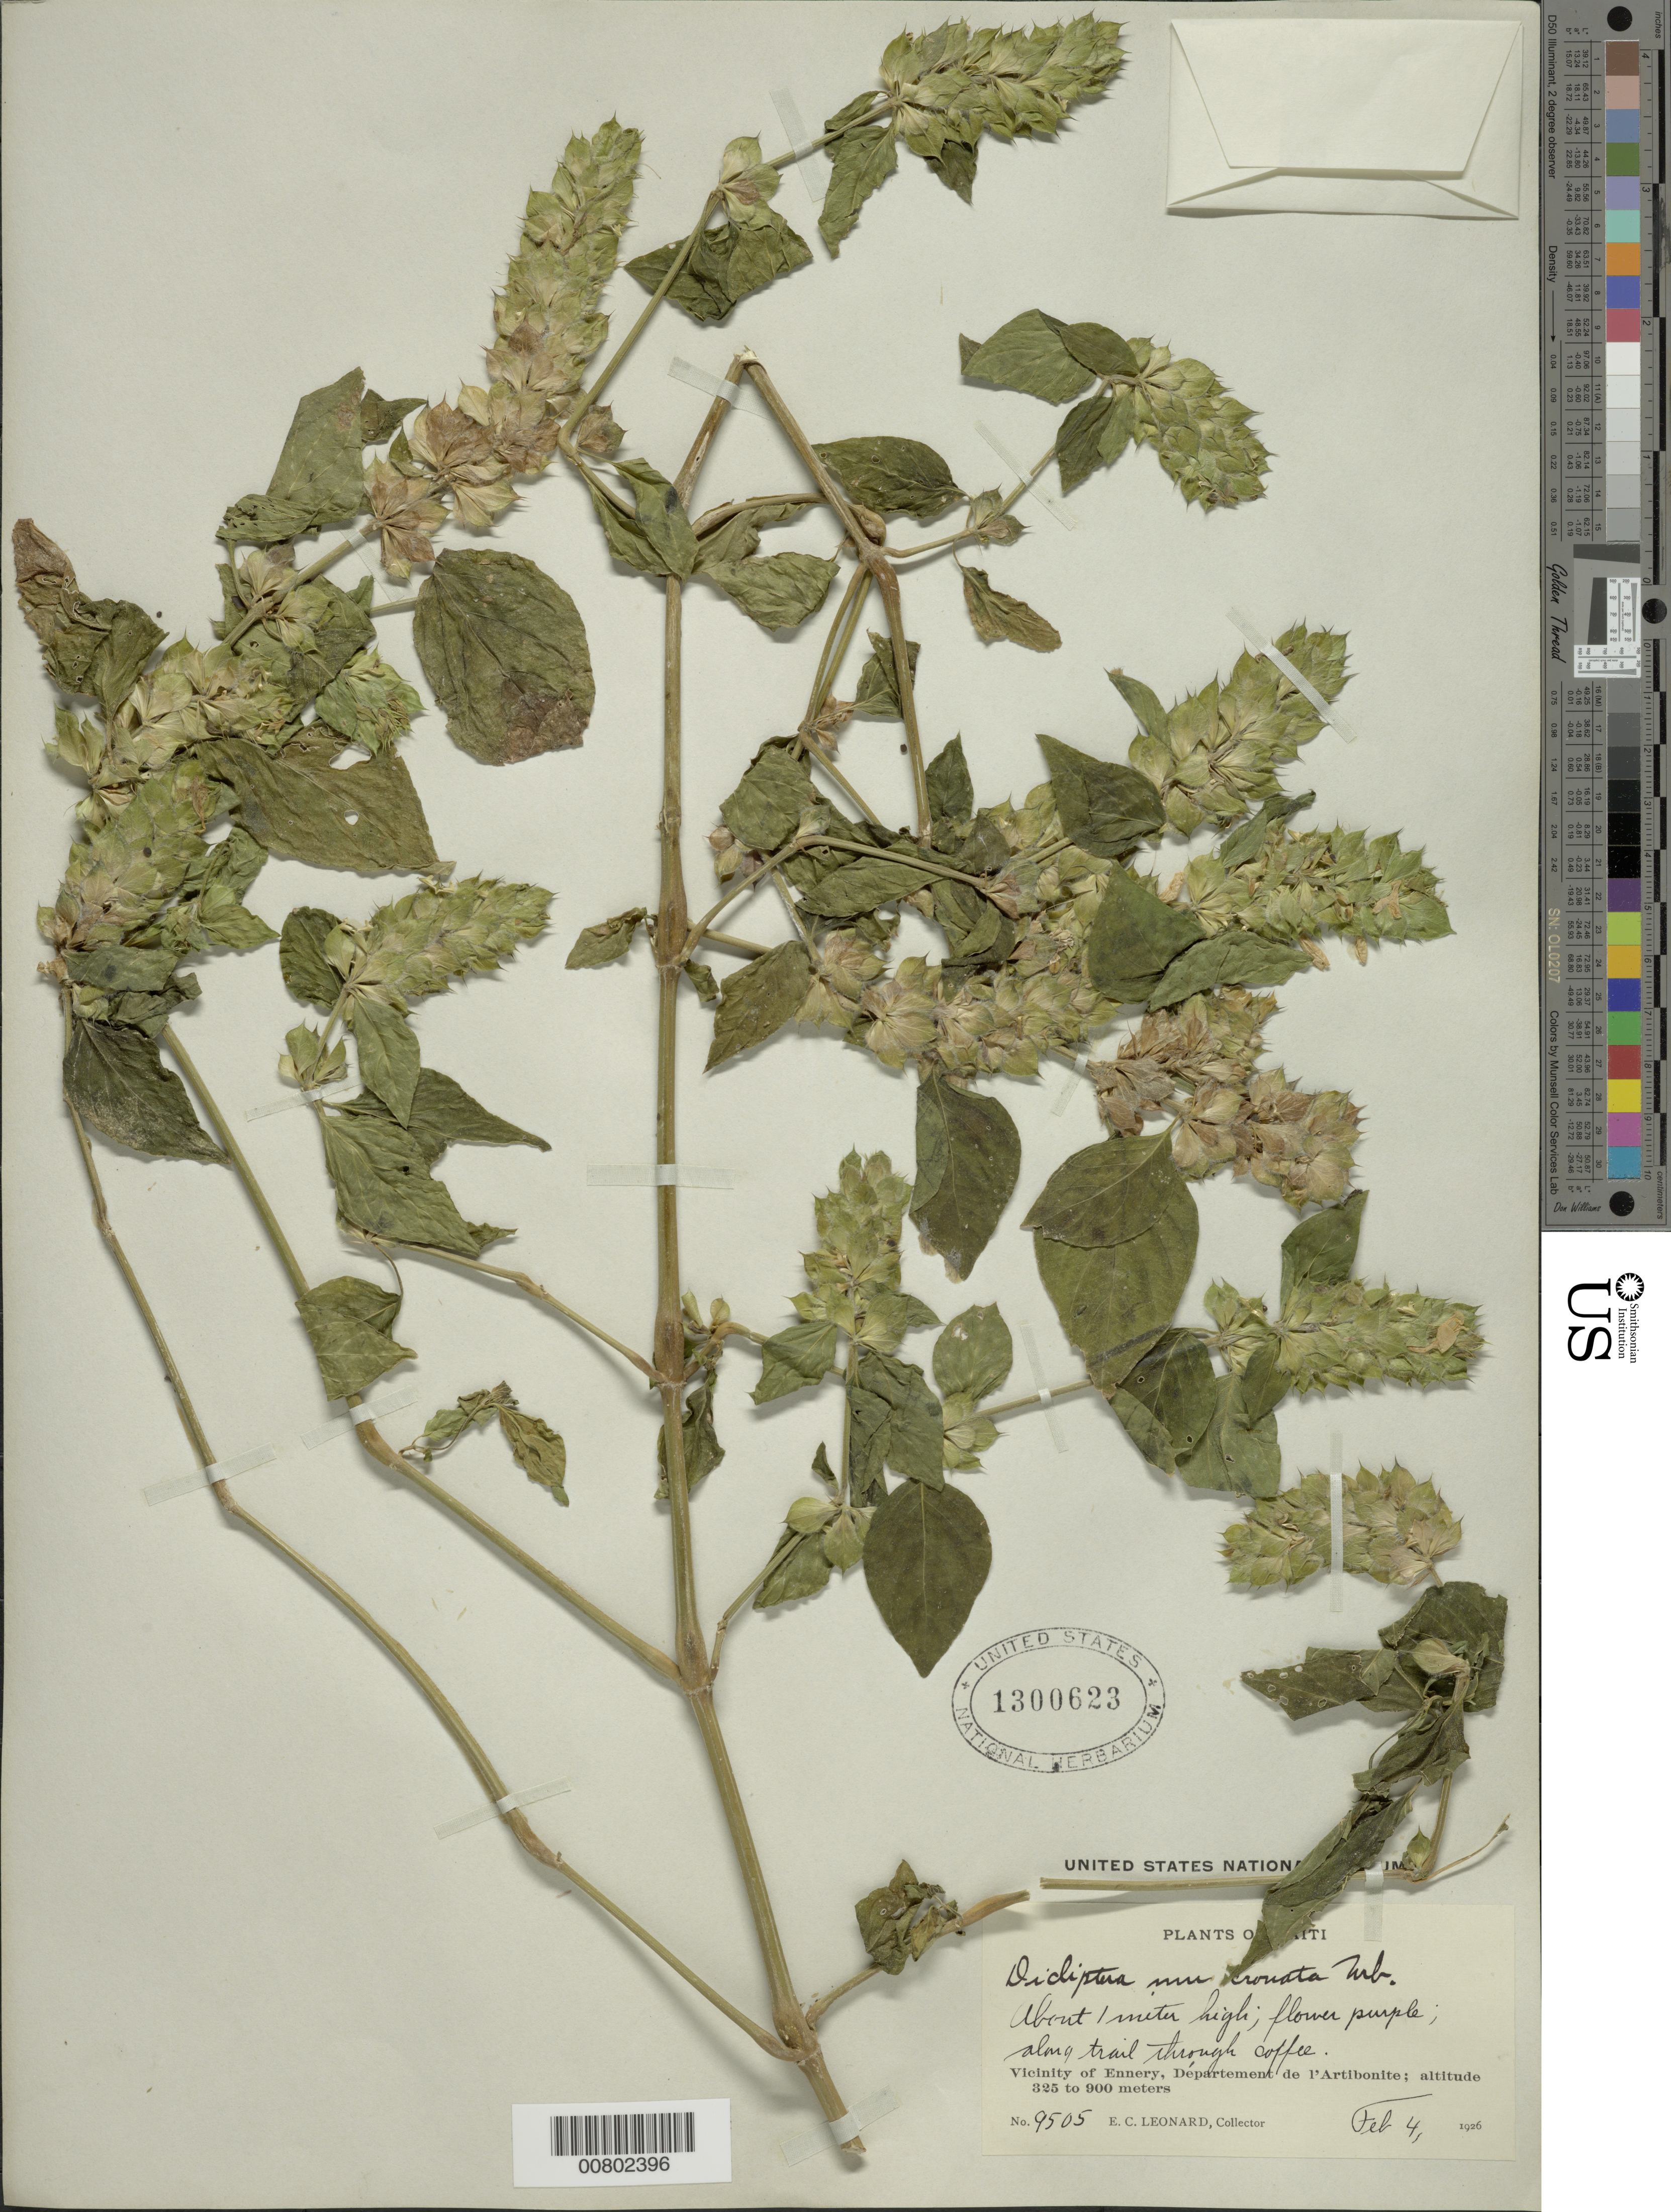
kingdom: Plantae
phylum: Tracheophyta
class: Magnoliopsida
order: Lamiales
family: Acanthaceae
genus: Dicliptera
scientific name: Dicliptera mucronata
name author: Urb.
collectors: E. C. Leonard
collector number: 9505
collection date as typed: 04 Feb 1926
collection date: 1926-02-04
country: Haiti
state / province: Artibonite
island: Hispaniola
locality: Vicinity of Ennery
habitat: Along trail through coffee plantation (?)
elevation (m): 325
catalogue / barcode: US 1300623